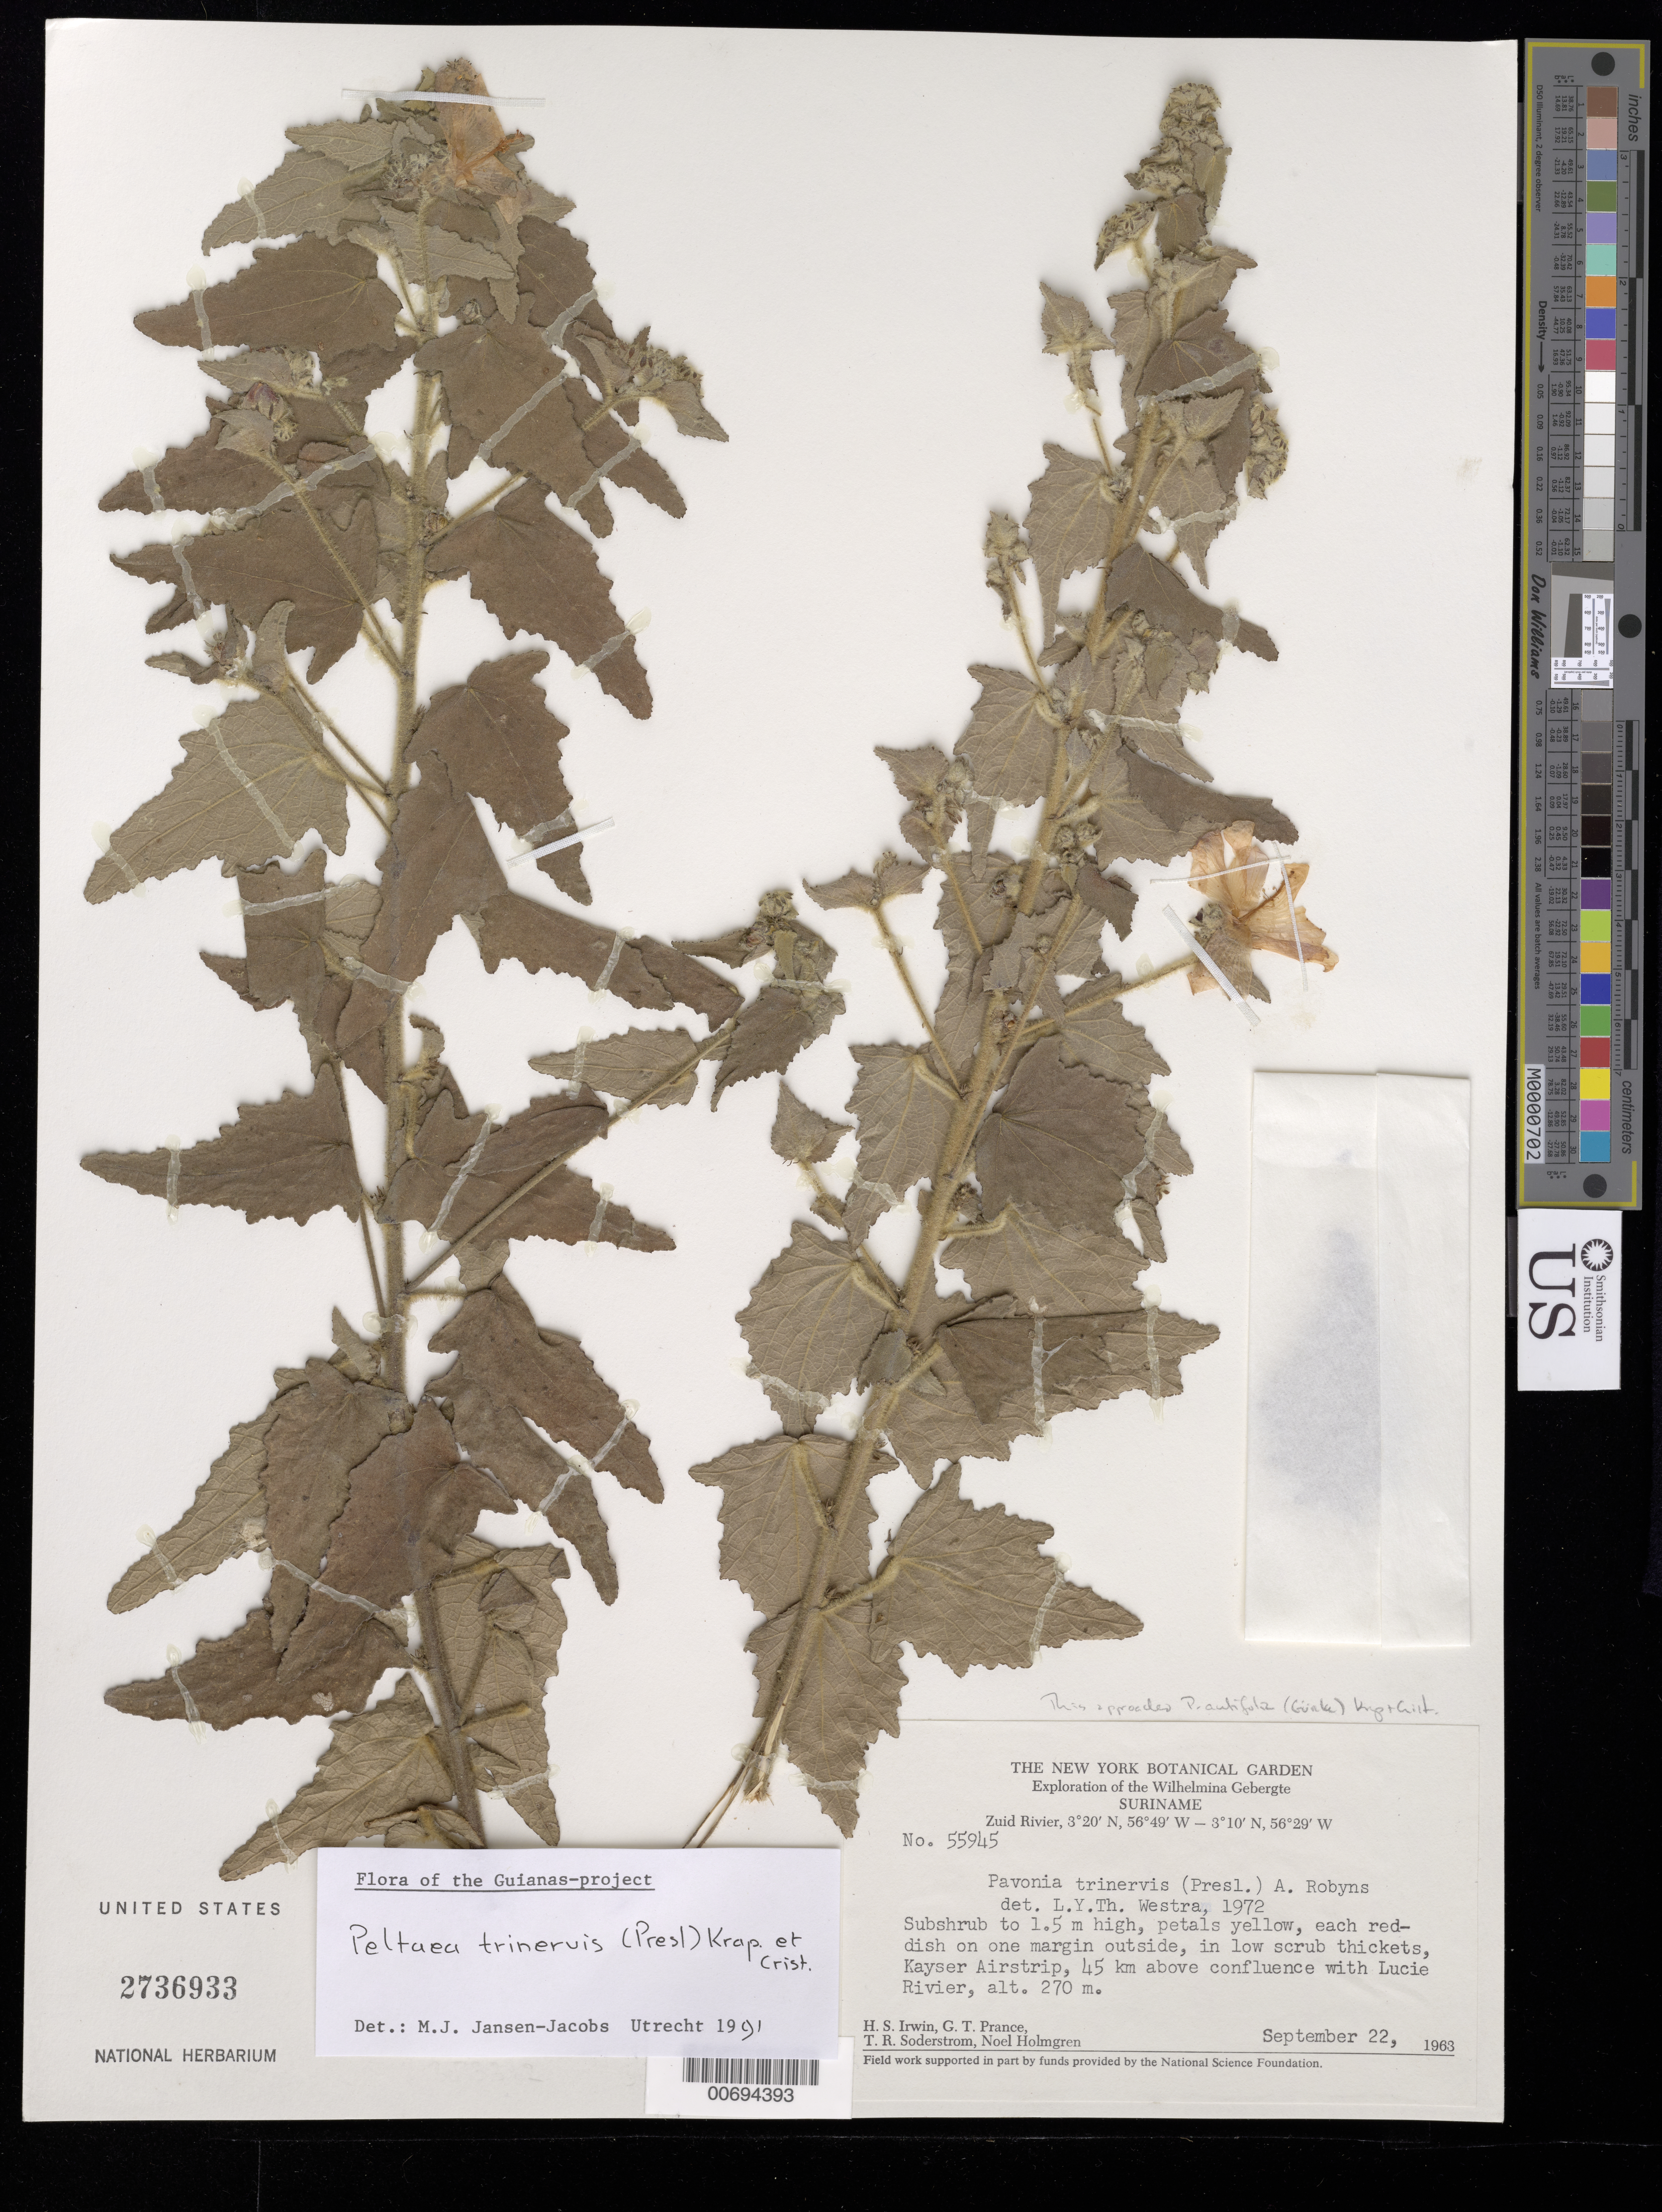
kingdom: Plantae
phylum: Tracheophyta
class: Magnoliopsida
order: Malvales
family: Malvaceae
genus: Peltaea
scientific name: Peltaea trinervis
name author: (C. Presl) Krapov. & Cristóbal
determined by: Jansen-Jacobs, M. J., (U), Nationaal Herbarium Nederland, Utrecht University branch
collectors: H. Irwin, G. T. Prance, T. R. Soderstrom & N. H. Holmgren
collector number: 55945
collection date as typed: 22-Sep-63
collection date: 1963-09-22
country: Suriname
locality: Kayser Airstrip, Zuid R., 45 km above confl. with Lucie R., Wilhelmina Gebergte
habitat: In low scrub thickets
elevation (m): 270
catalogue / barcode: US 2736933